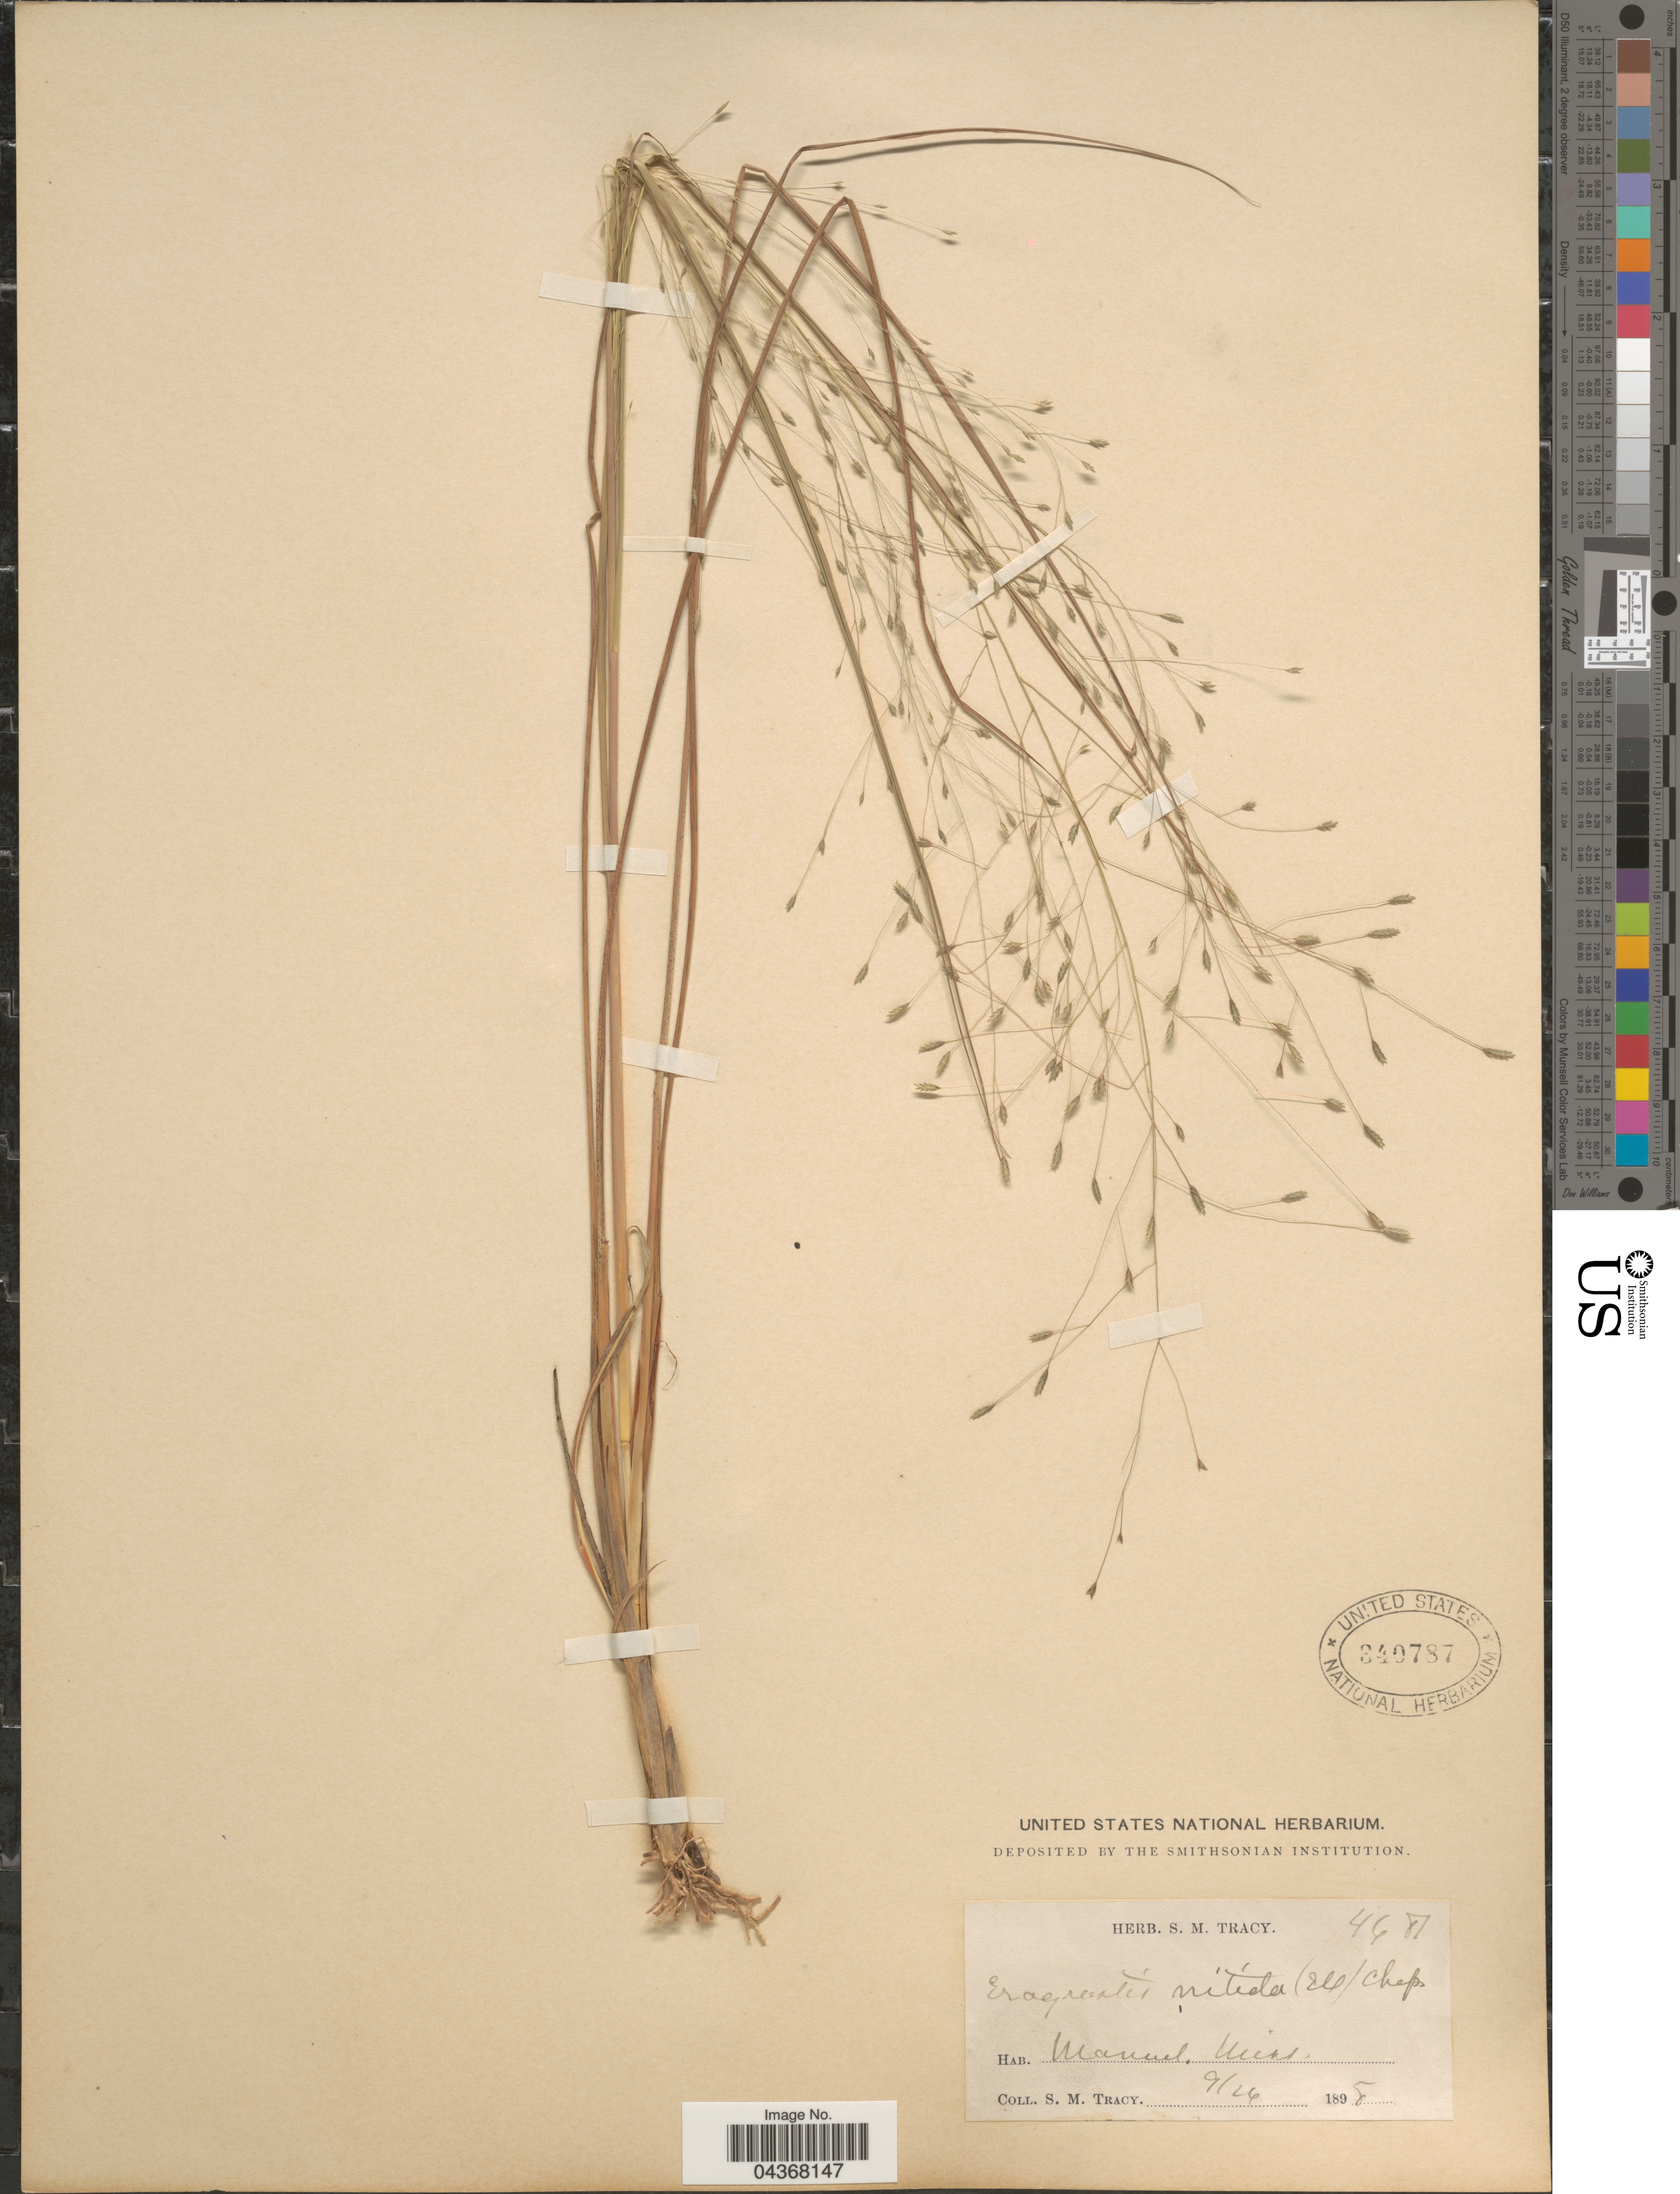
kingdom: Plantae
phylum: Tracheophyta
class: Liliopsida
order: Poales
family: Poaceae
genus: Eragrostis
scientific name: Eragrostis elliottii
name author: S. Watson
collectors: S. M. Tracy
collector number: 4681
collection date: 1898-09-26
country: United States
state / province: Mississippi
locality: Manuel.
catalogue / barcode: US 340787